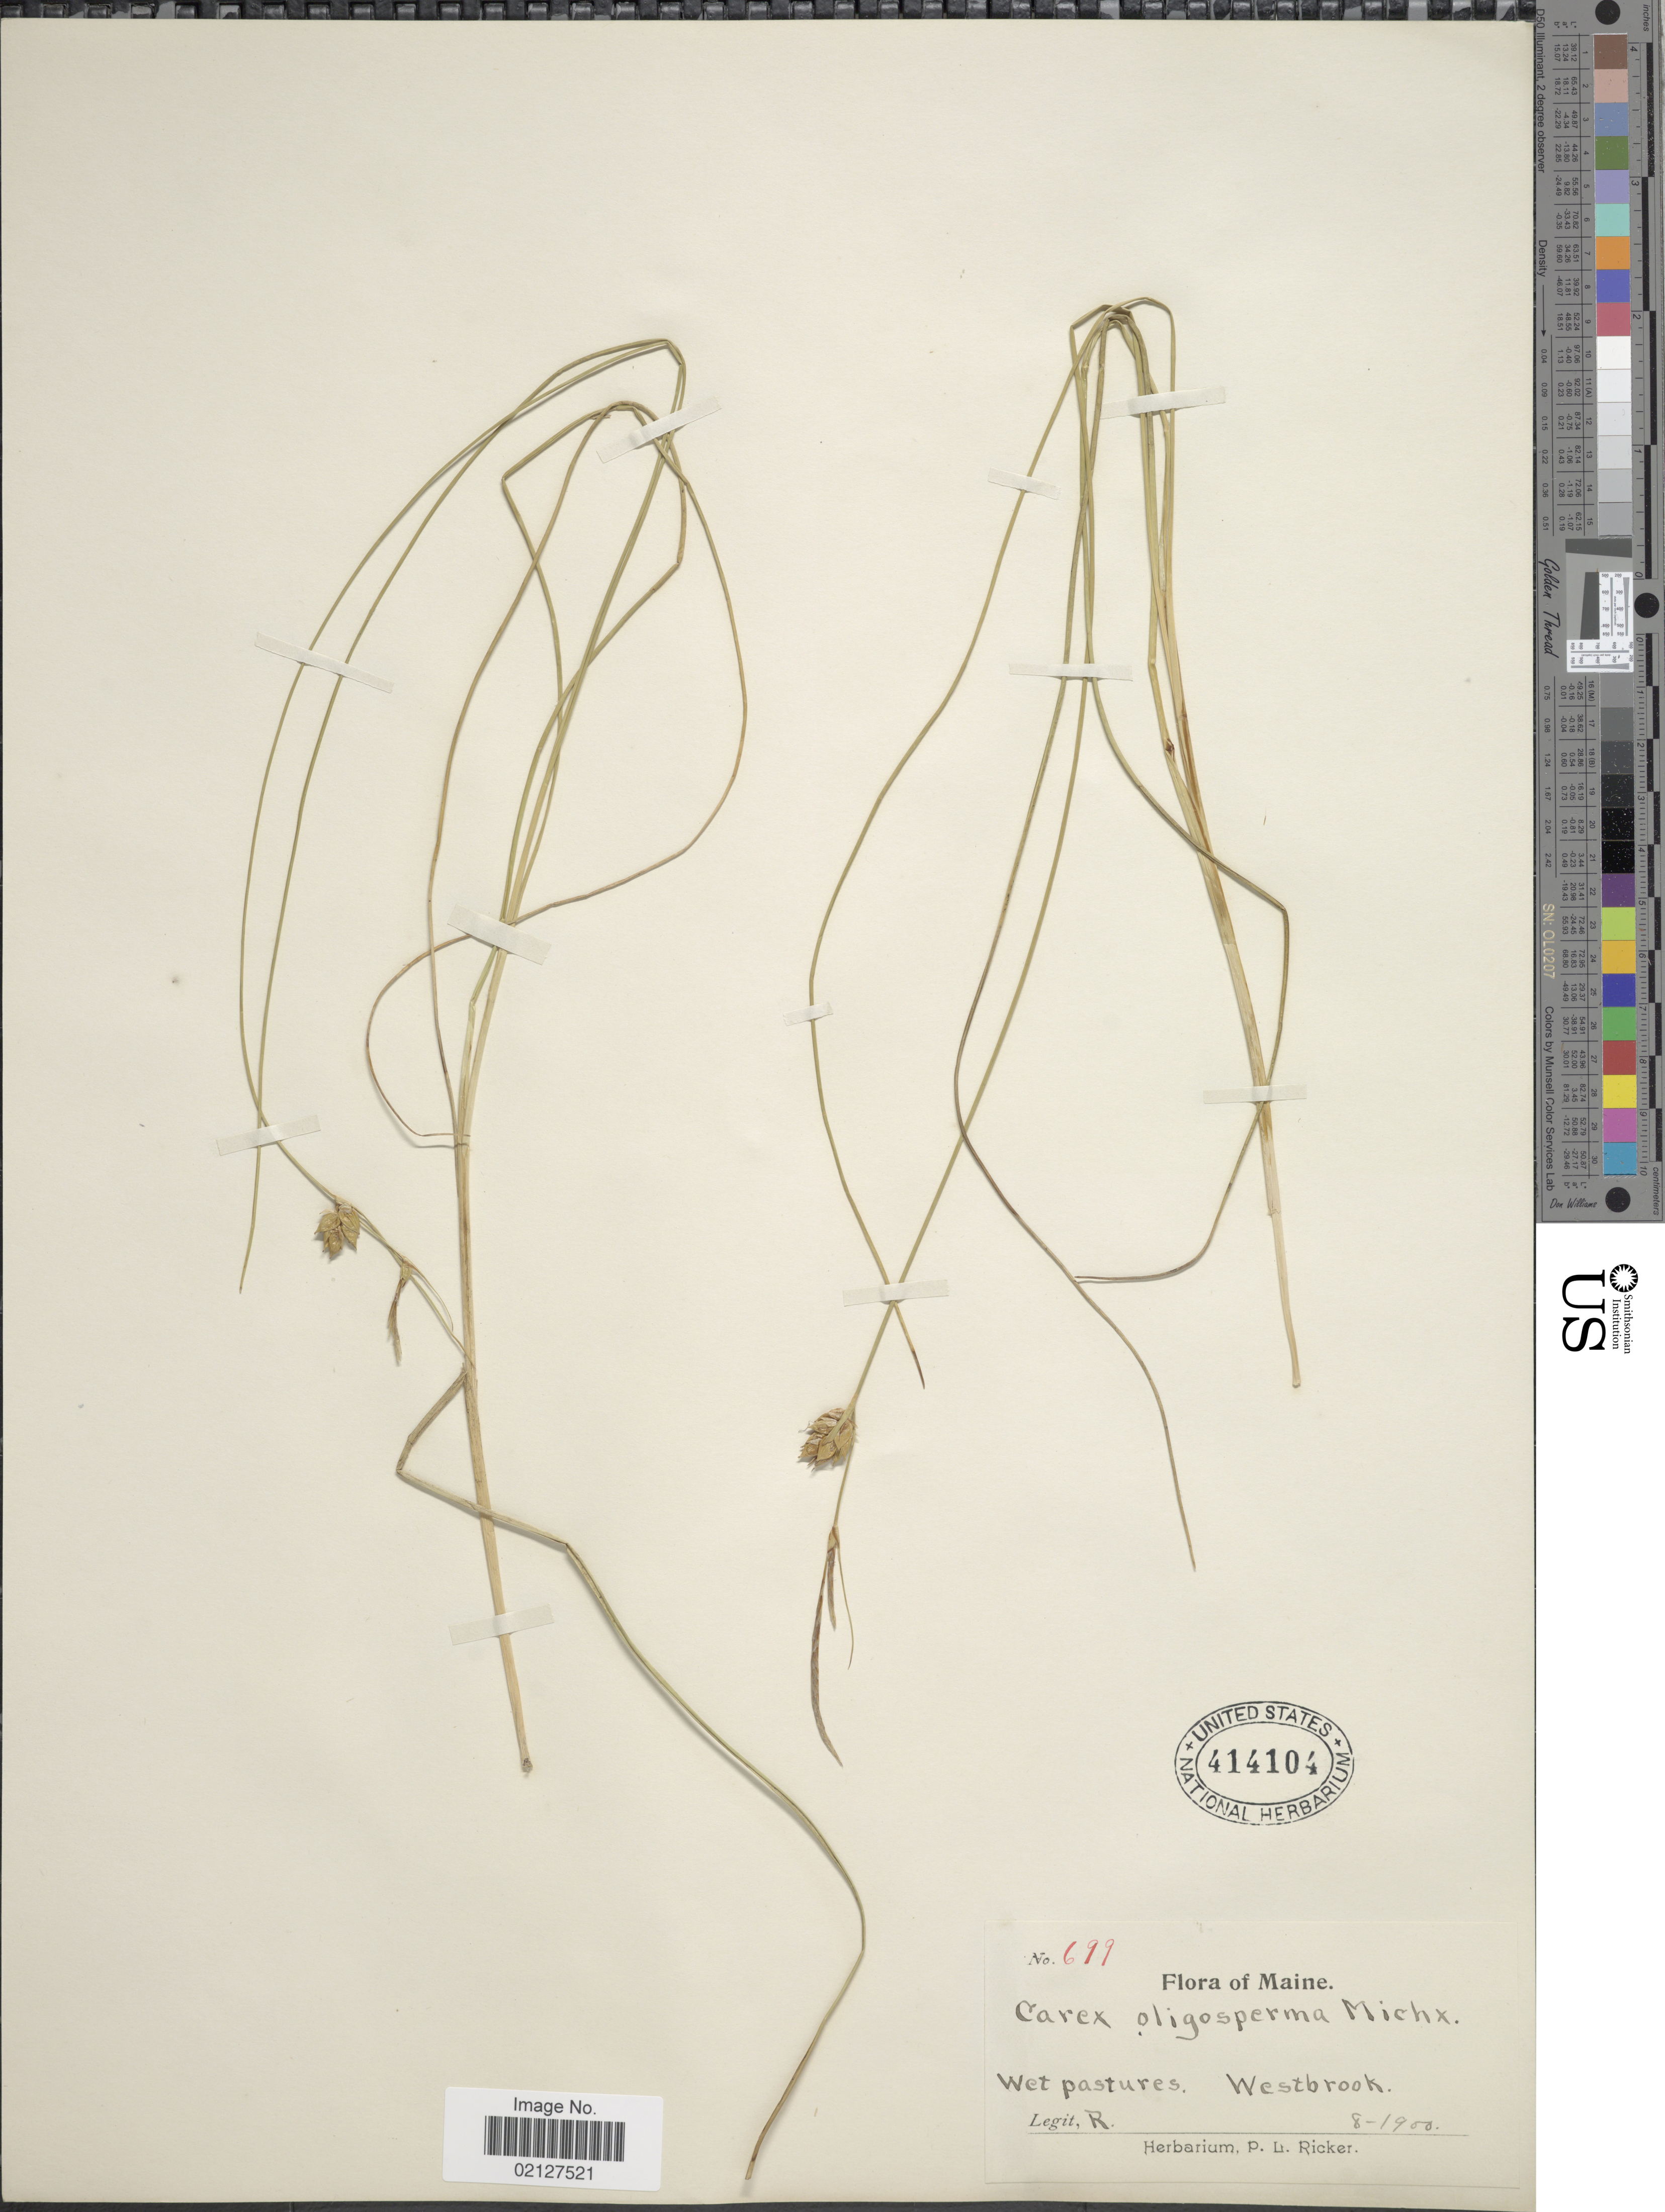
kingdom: Plantae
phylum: Tracheophyta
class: Liliopsida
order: Poales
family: Cyperaceae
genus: Carex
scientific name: Carex oligosperma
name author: Michx.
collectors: P. Ricker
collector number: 699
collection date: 1900-08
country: United States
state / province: Maine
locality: Westbrook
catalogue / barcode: US 414104